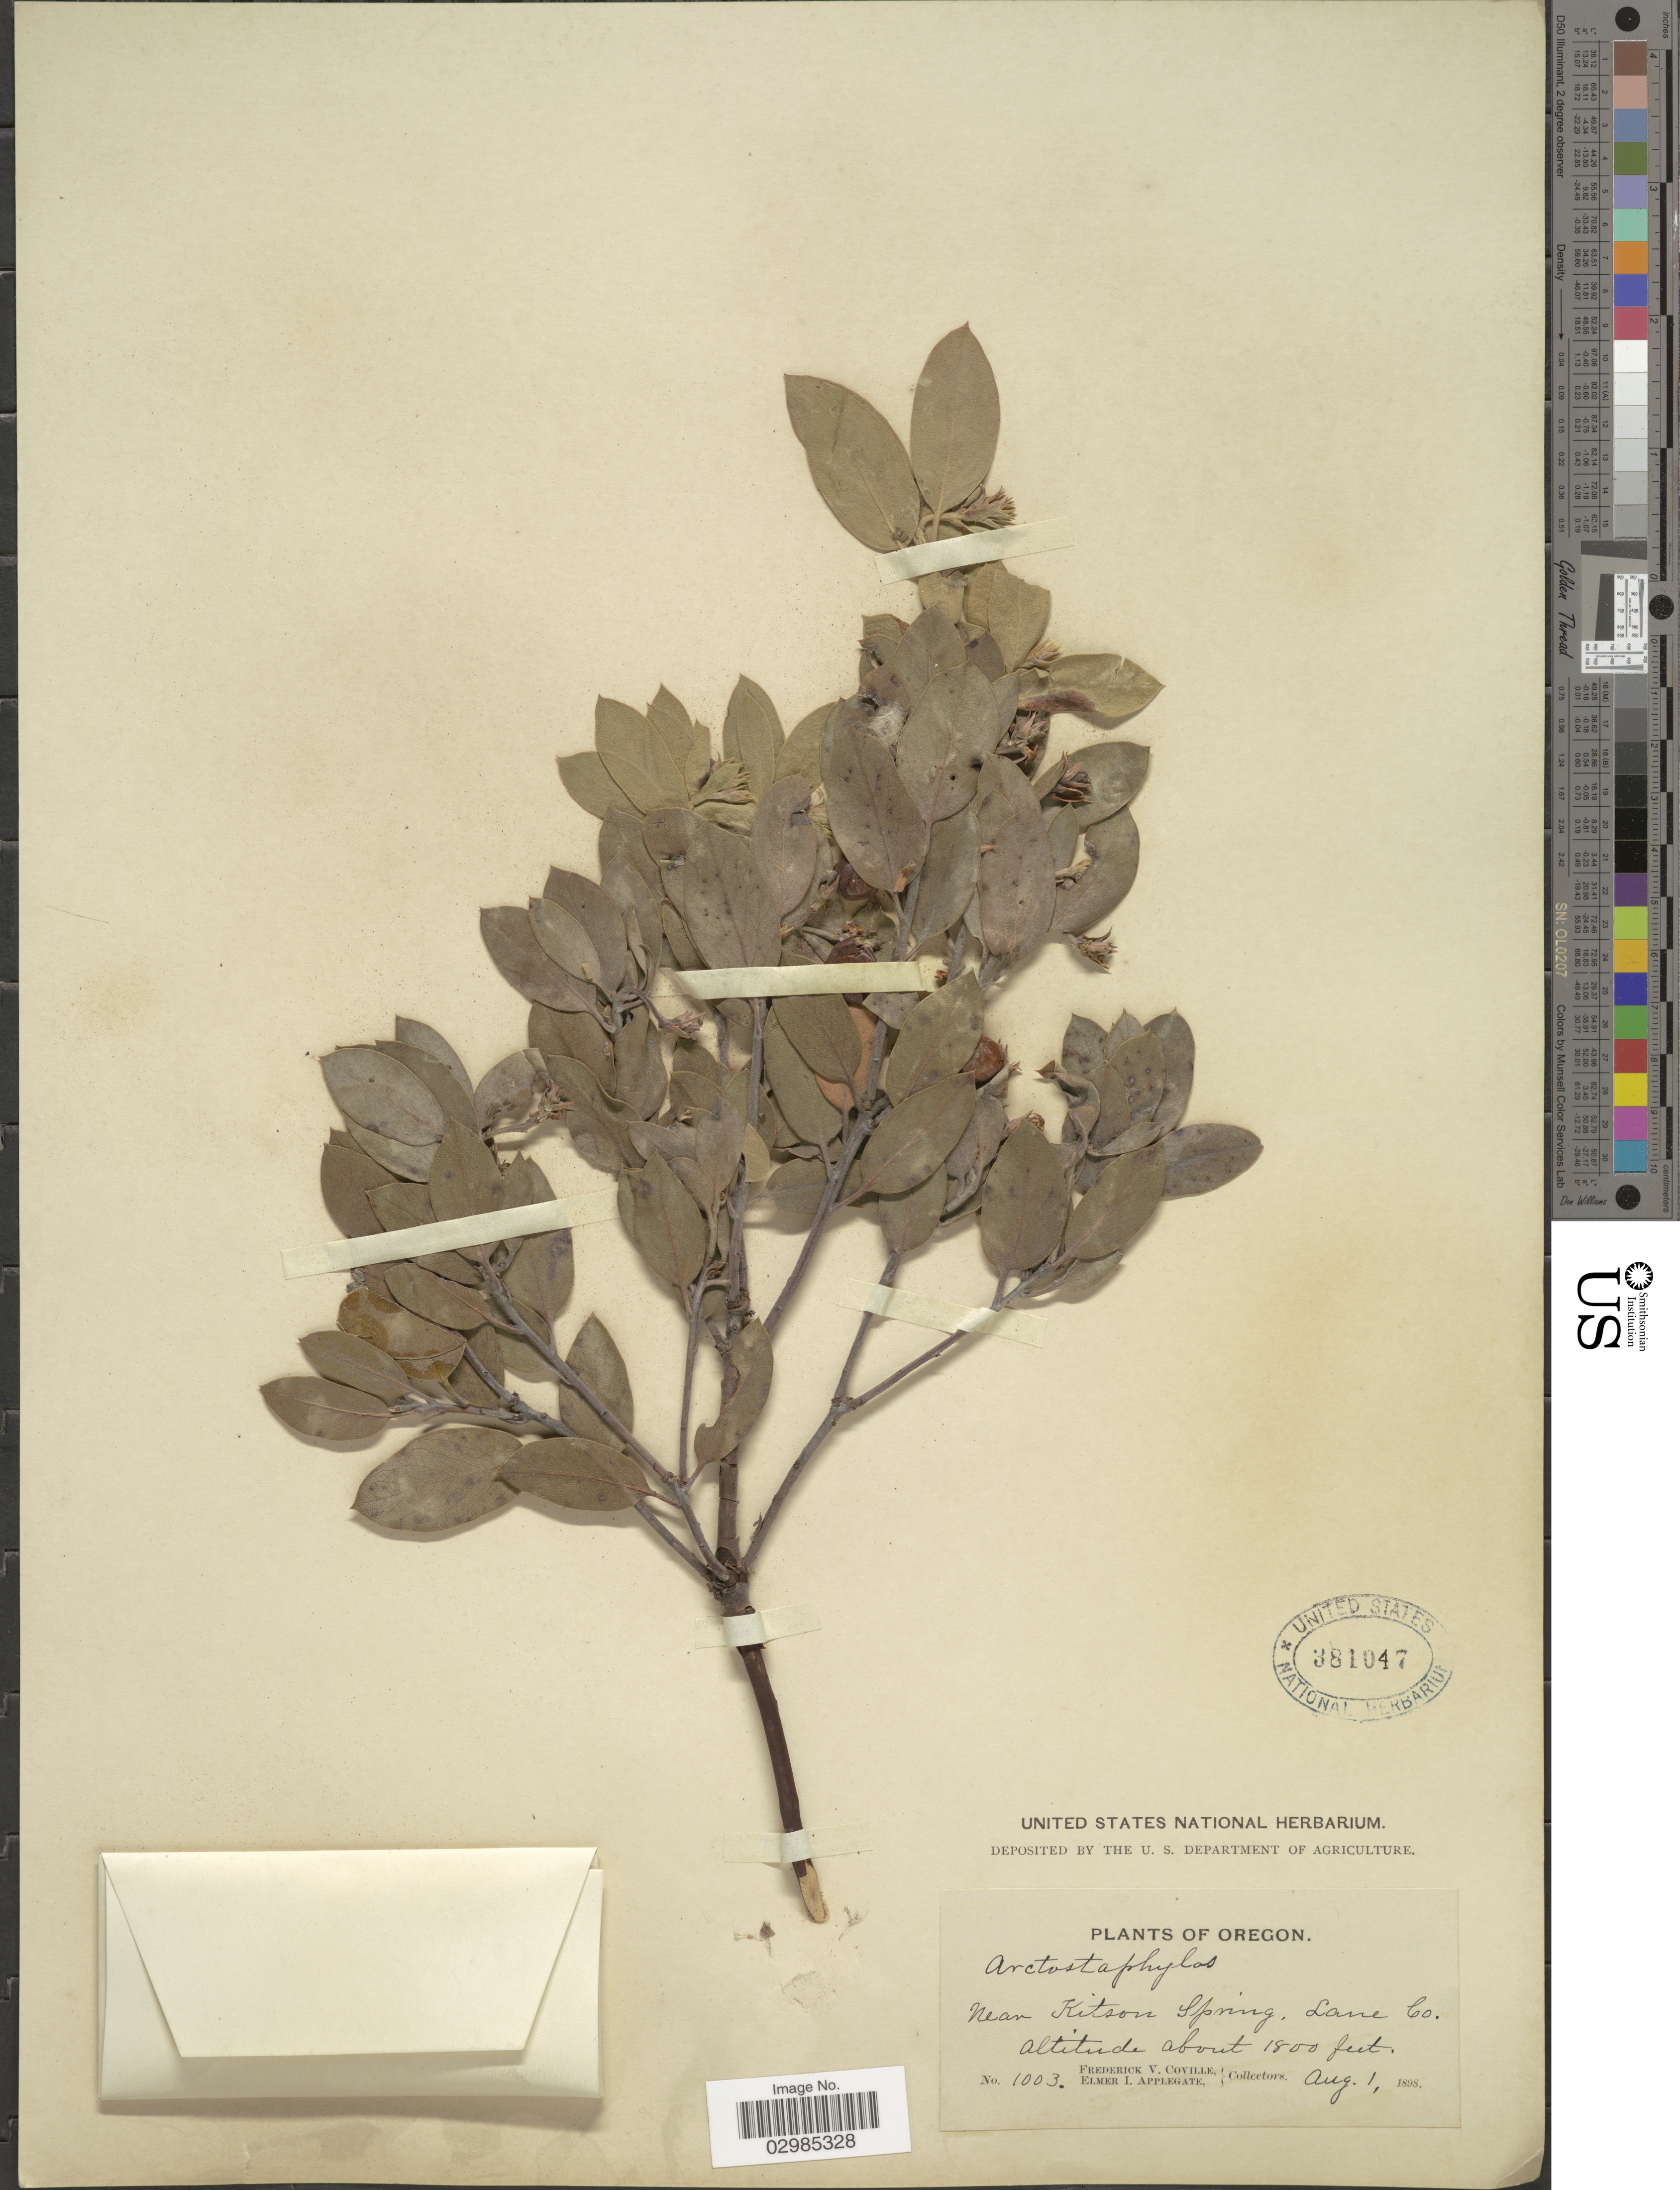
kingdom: Plantae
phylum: Tracheophyta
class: Magnoliopsida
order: Ericales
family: Ericaceae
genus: Arctostaphylos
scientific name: Arctostaphylos cratericola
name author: (Donn. Sm.) Donn. Sm.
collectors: F. V. Coville & E. I. Applegate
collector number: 1003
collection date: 1898-08-01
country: United States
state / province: Oregon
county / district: Lane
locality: Near Kitson Spring, Lane Co.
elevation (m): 549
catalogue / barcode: US 381047